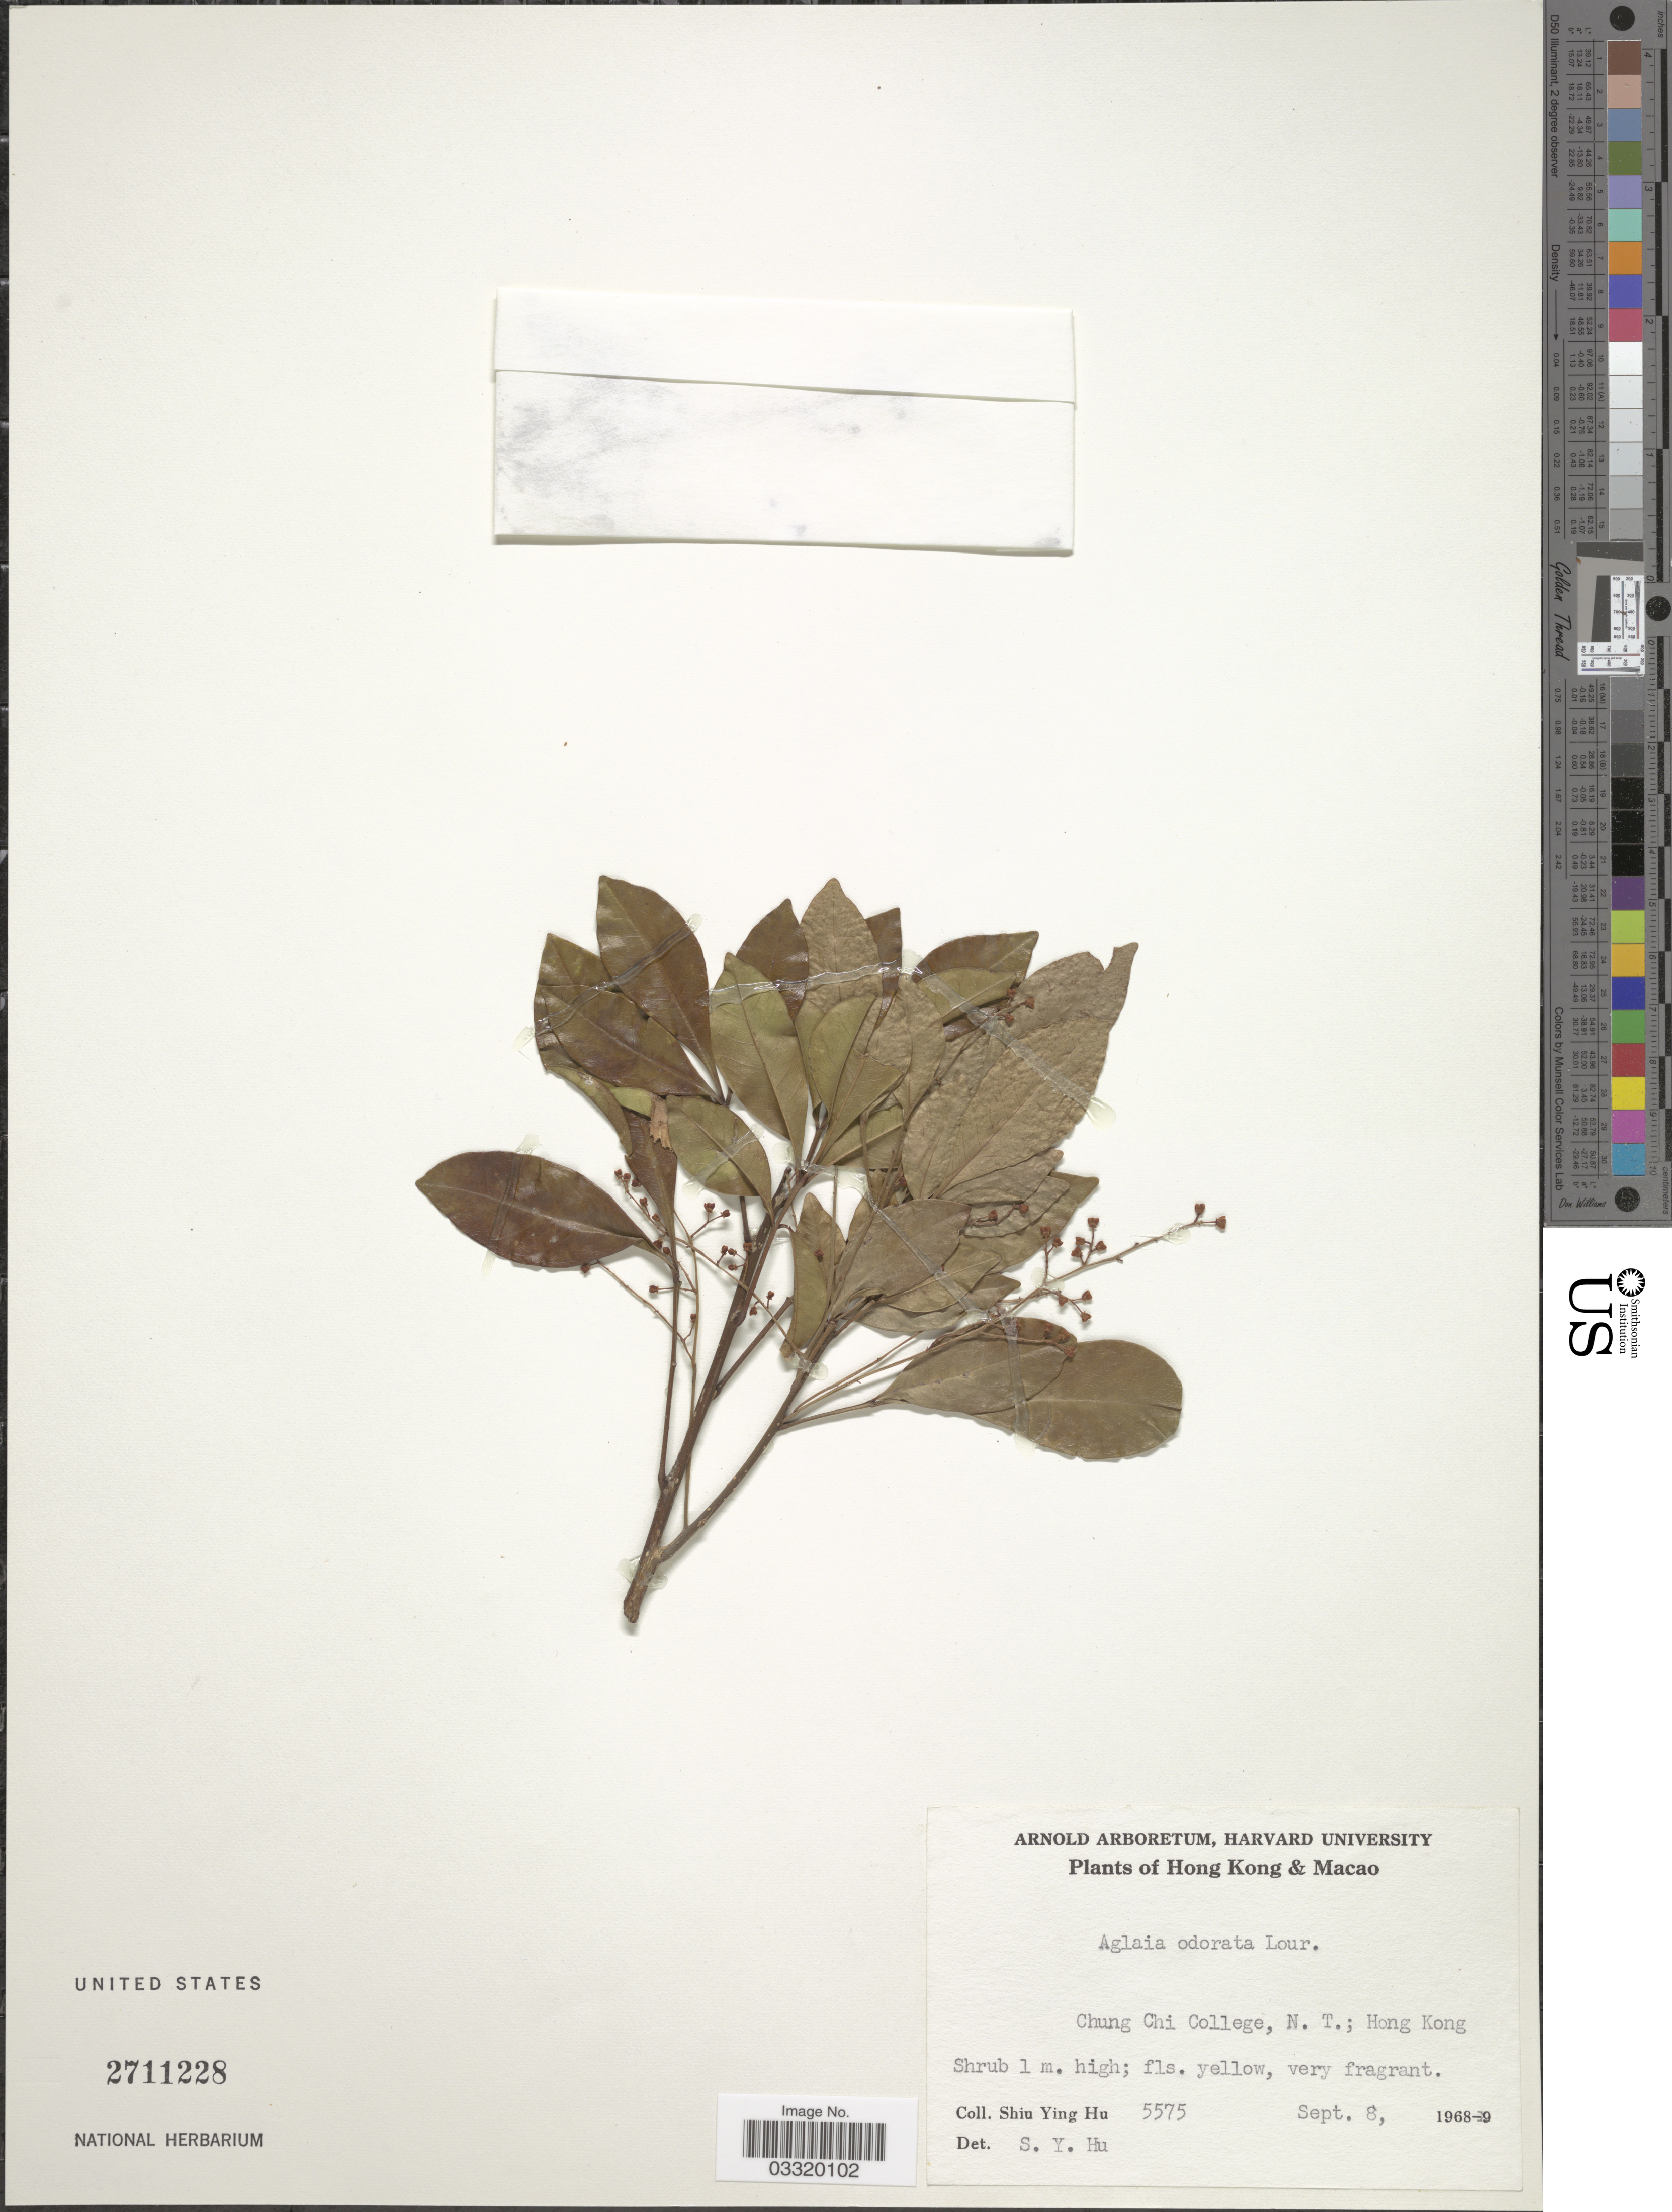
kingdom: Plantae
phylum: Tracheophyta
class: Magnoliopsida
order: Sapindales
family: Meliaceae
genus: Aglaia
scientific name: Aglaia odorata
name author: Lour.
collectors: S. Y. Hu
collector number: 5575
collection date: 1968-09-08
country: China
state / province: Hong Kong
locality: Chung Chi College, N.T.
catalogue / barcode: US 2711228